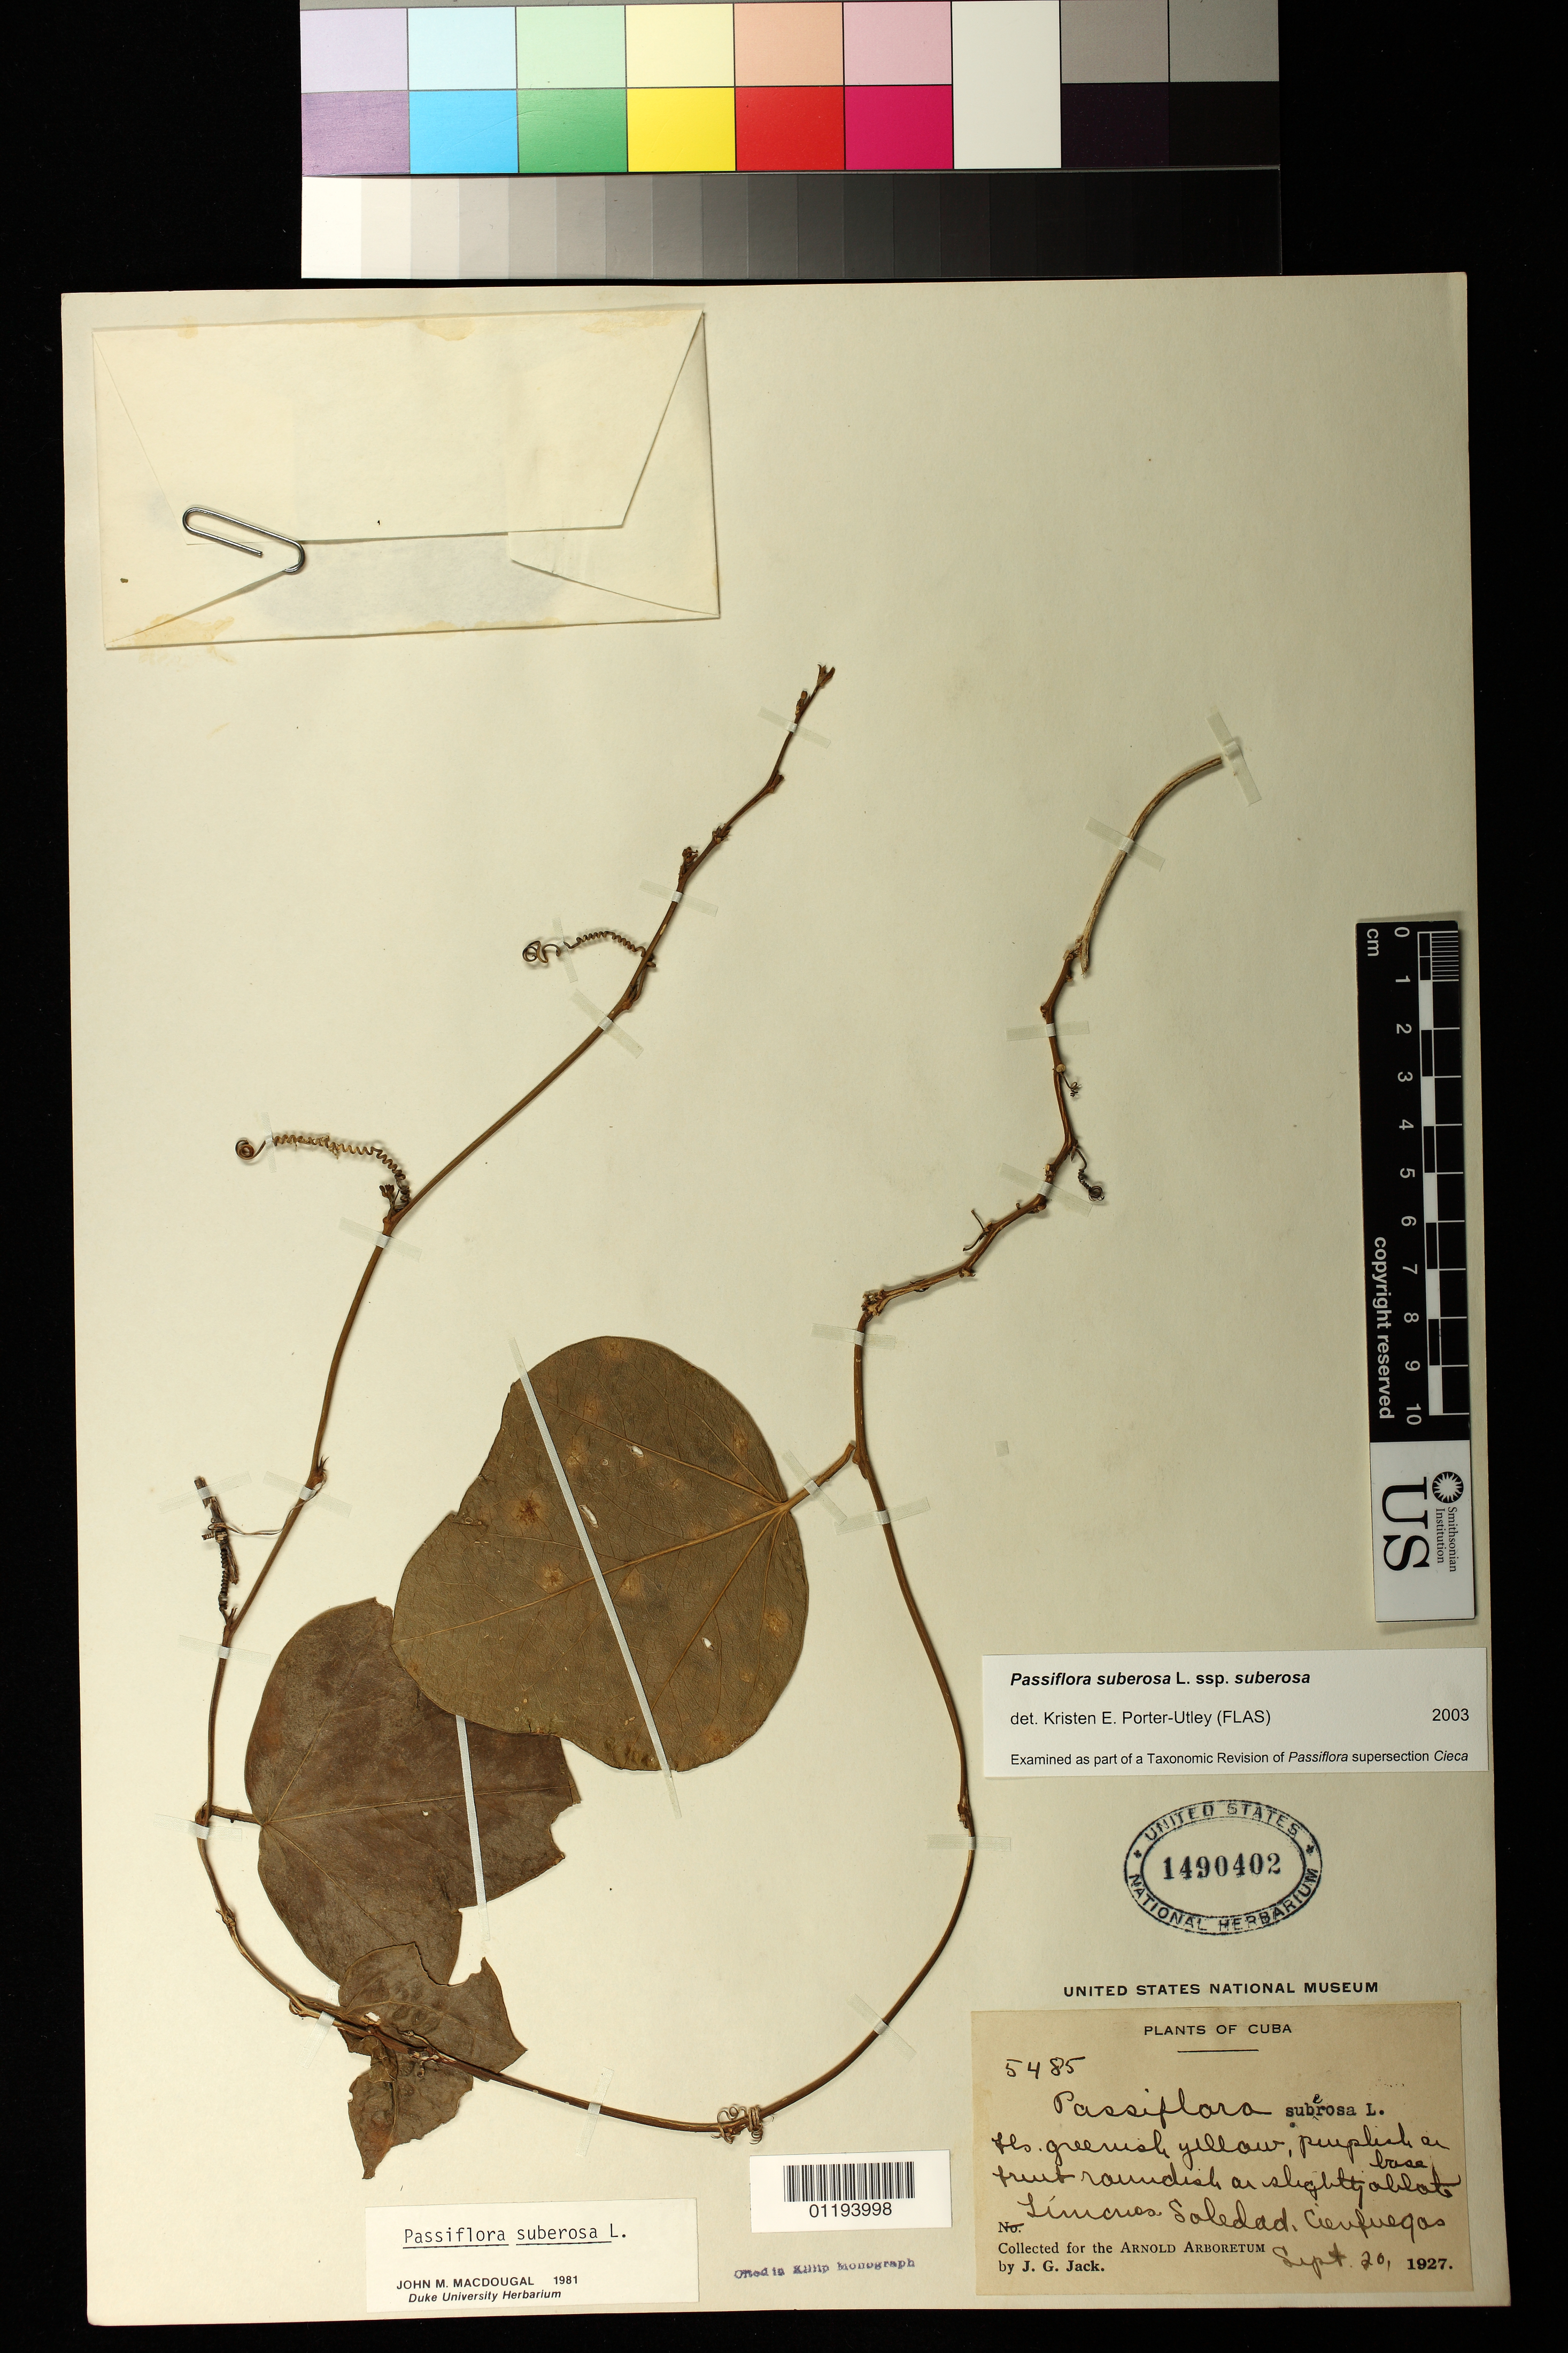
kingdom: Plantae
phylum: Tracheophyta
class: Magnoliopsida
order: Malpighiales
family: Passifloraceae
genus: Passiflora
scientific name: Passiflora suberosa subsp. suberosa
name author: L.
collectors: J. G. Jack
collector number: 5485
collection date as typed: Sep 20 1927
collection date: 1927-09-20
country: Cuba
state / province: Cienfuegos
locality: Soledad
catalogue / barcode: US 1490402